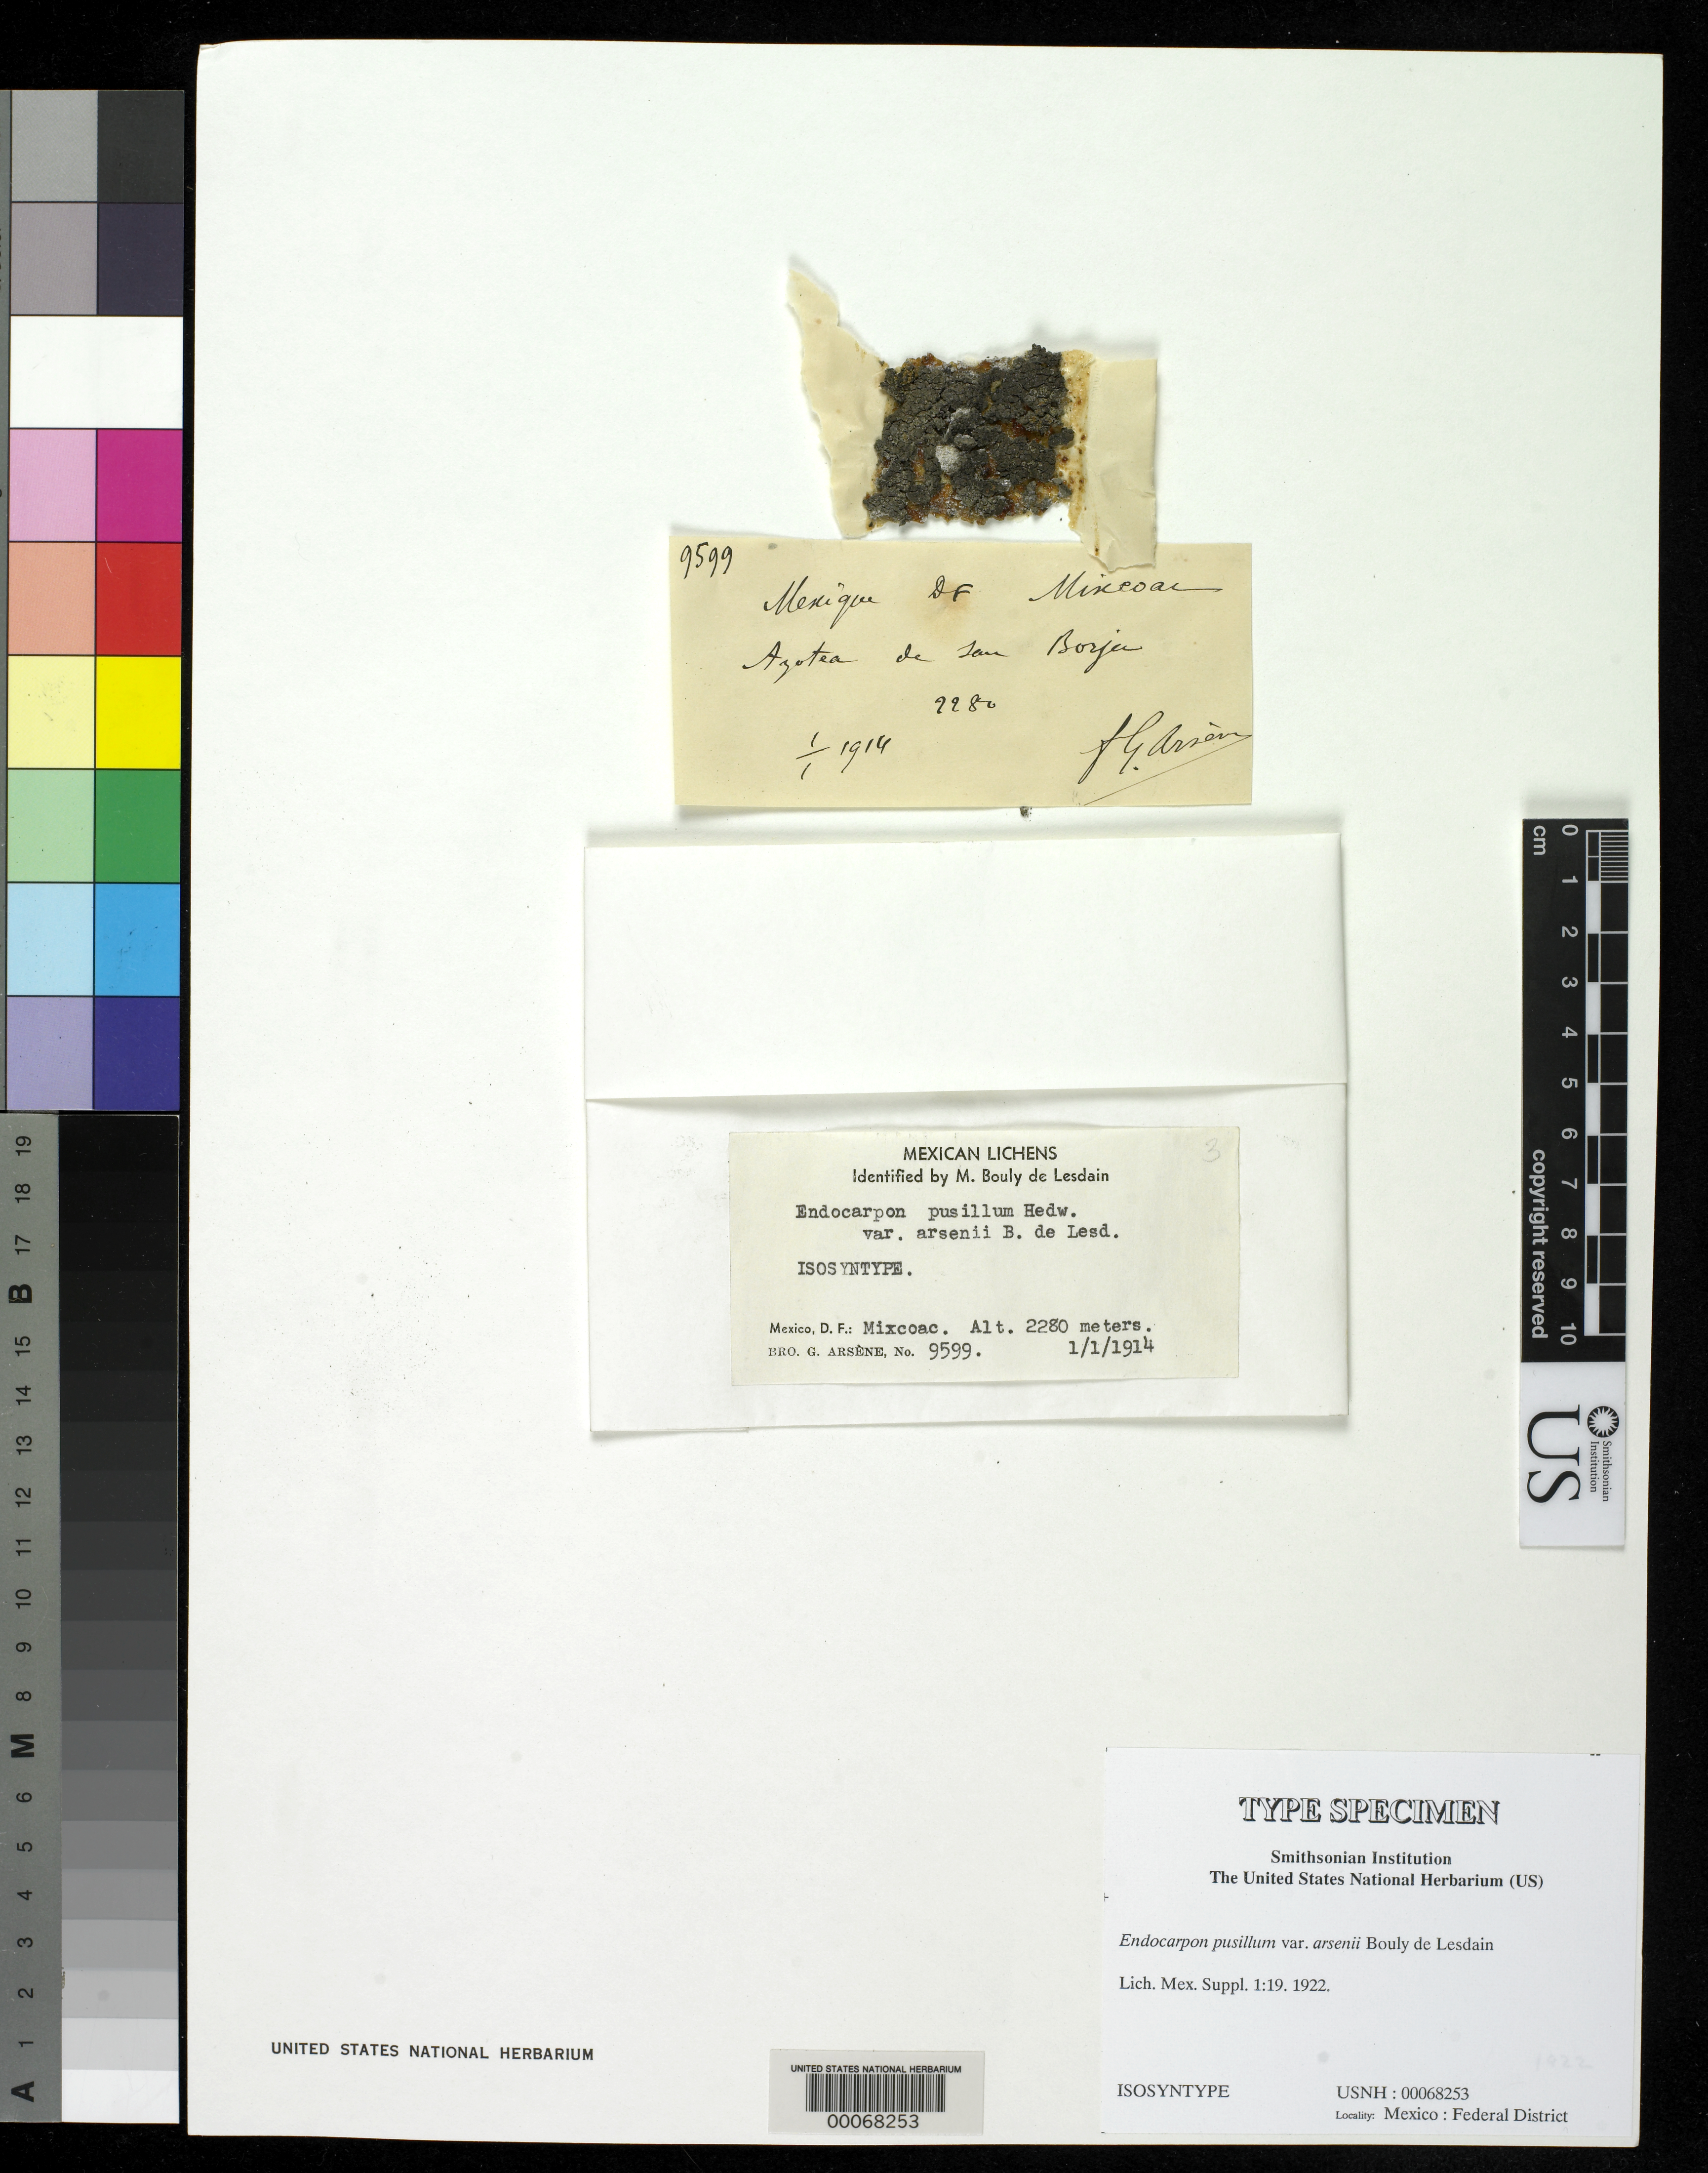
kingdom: Fungi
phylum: Ascomycota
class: Eurotiomycetes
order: Verrucariales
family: Verrucariaceae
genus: Endocarpon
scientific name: Endocarpon pusillum var. arsenii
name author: B. de Lesd.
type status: Isosyntype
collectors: Bro. G. Arsène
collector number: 9599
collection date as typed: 01 Jan 1914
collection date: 1914-01-01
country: Mexico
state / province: Distrito Federal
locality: Mixcoac.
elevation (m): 2280